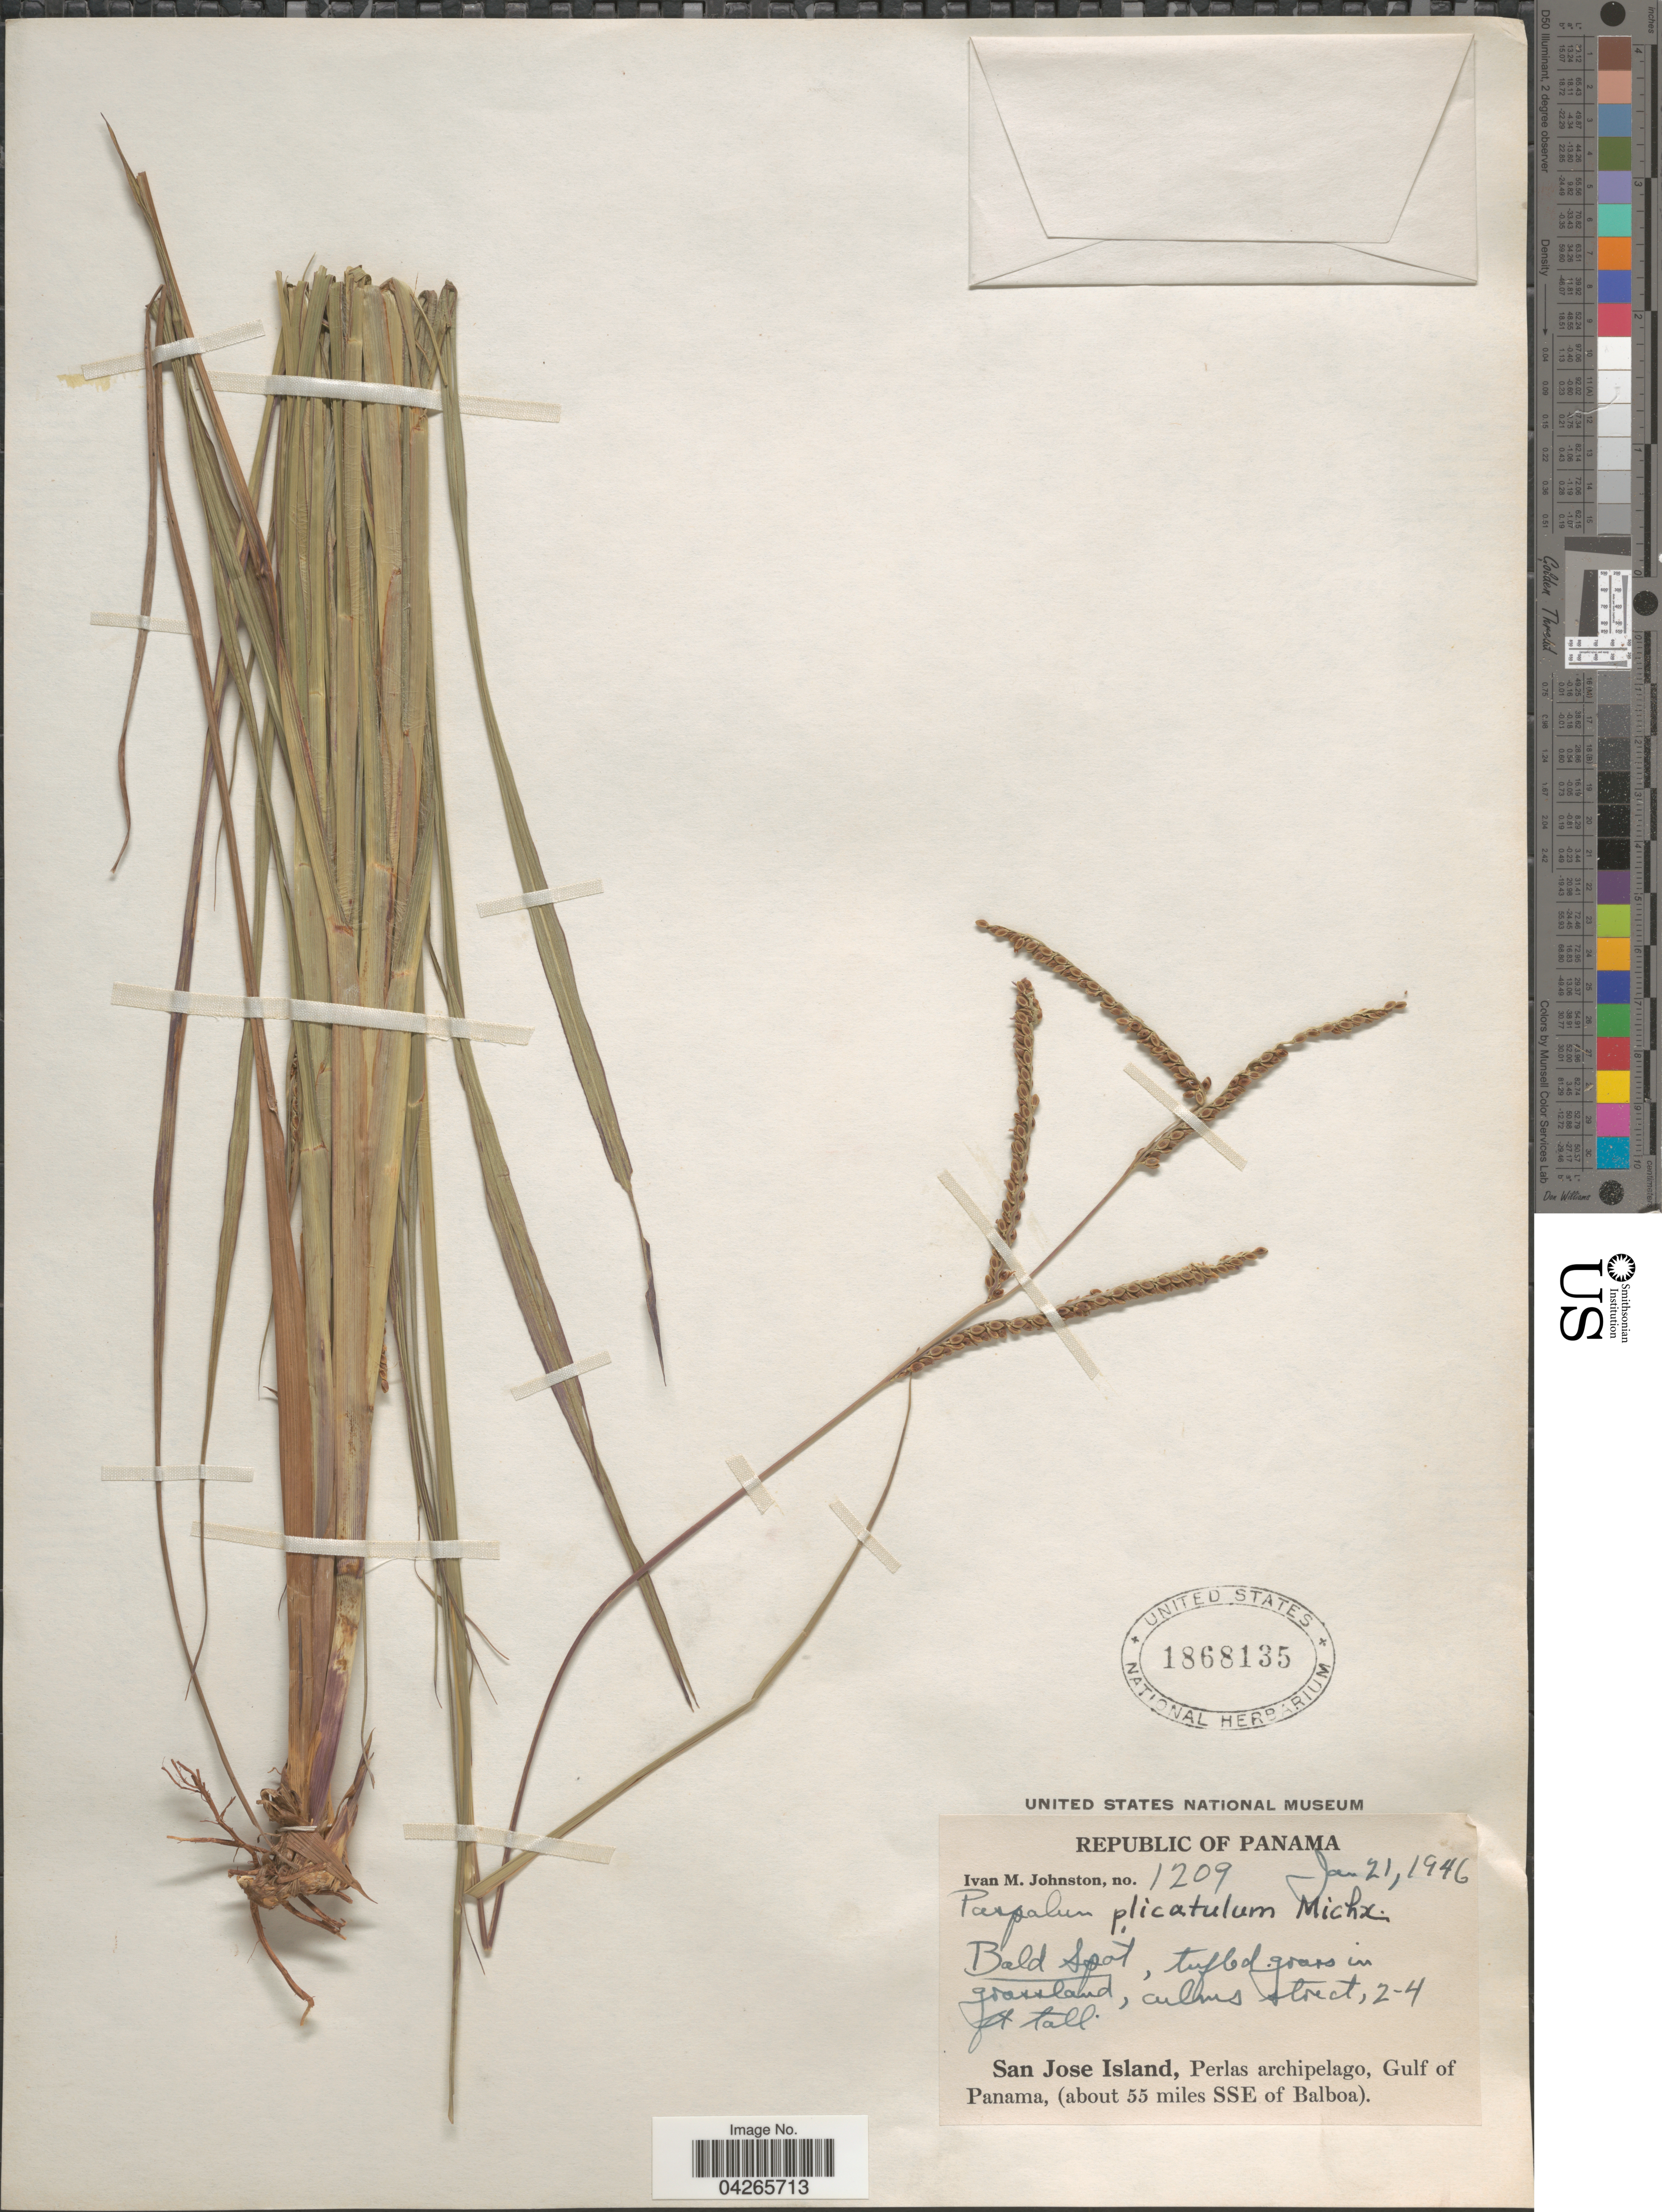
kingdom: Plantae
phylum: Tracheophyta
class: Liliopsida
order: Poales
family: Poaceae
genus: Paspalum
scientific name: Paspalum plicatulum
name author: Michx.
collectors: I.M. Johnston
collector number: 1209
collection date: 1946-01-21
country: Panama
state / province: Panamá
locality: Republic of Panama. San Jose Island, Perlas archipelago, Gulf of Panama, (about 55 miles SSE of Balboa).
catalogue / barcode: US 1868135